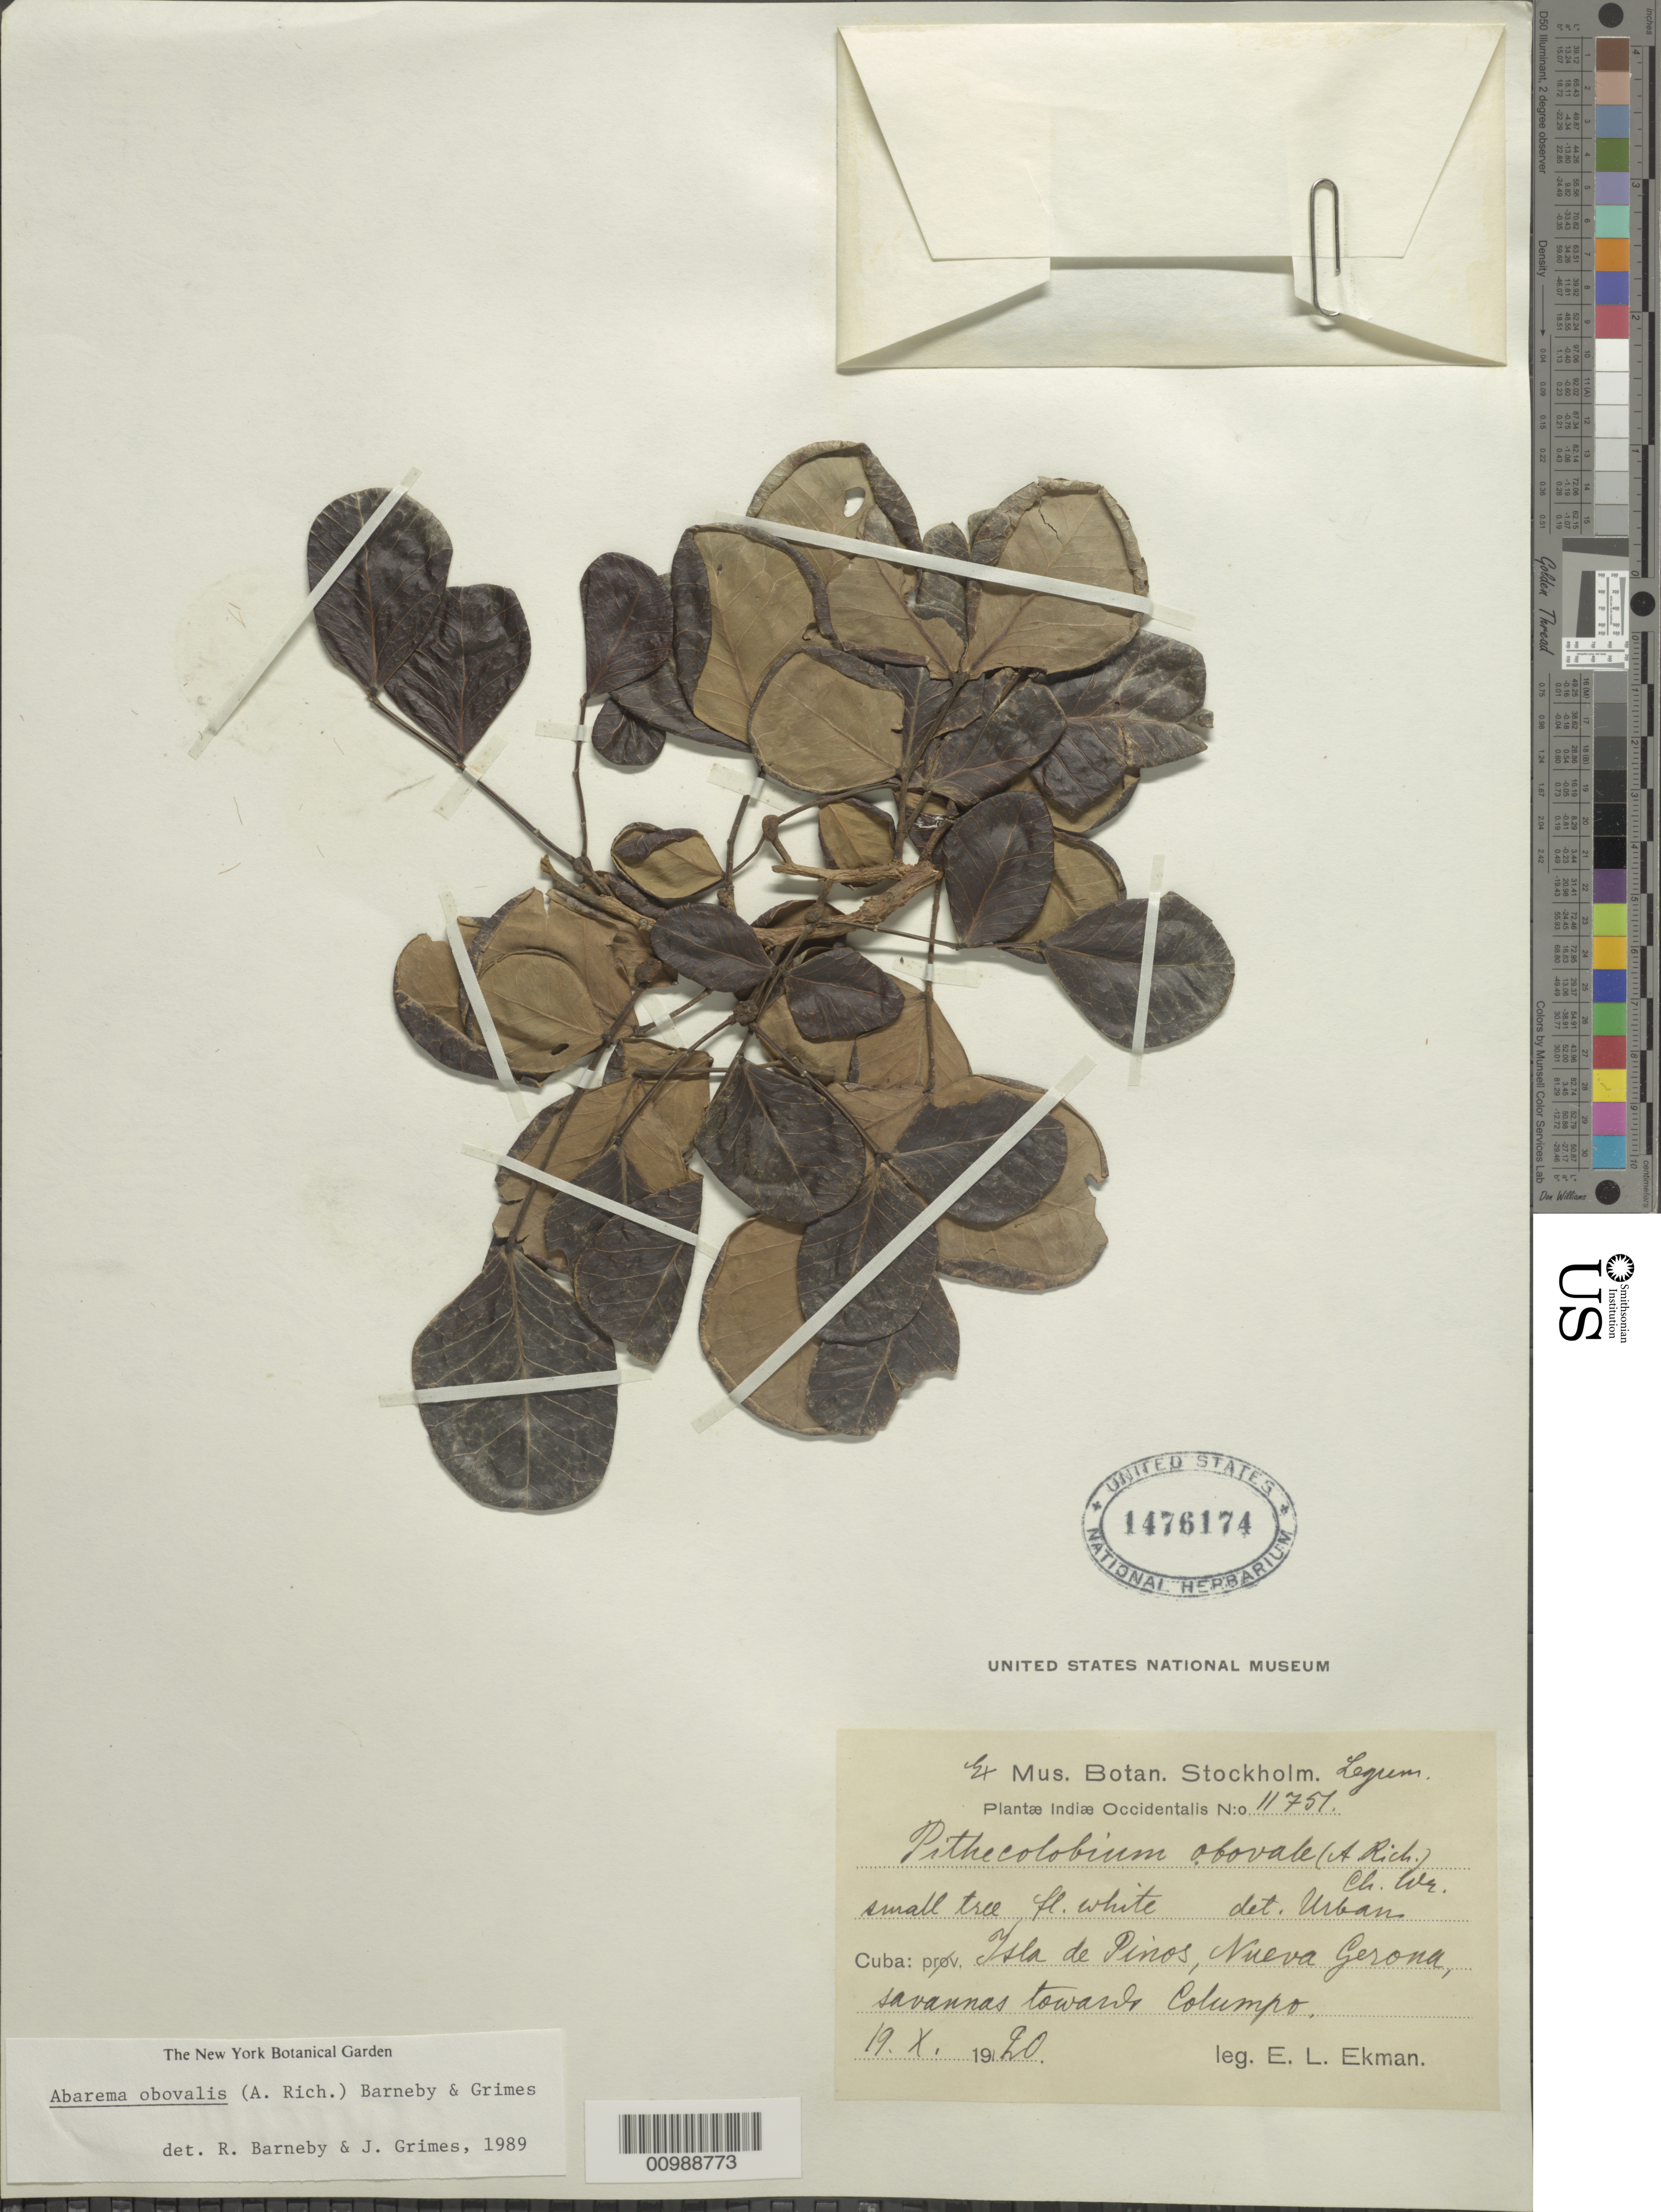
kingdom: Plantae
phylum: Tracheophyta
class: Magnoliopsida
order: Fabales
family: Fabaceae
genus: Jupunba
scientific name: Jupunba obovalis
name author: (A. Rich.) Britton & Rose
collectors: E. L. Ekman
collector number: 11751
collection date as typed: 19 Oct 1920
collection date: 1920-10-19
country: Cuba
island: Isla de la Juventud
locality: Nueva Gerona, savannas toward Columbo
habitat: Savannas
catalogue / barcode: US 1476174